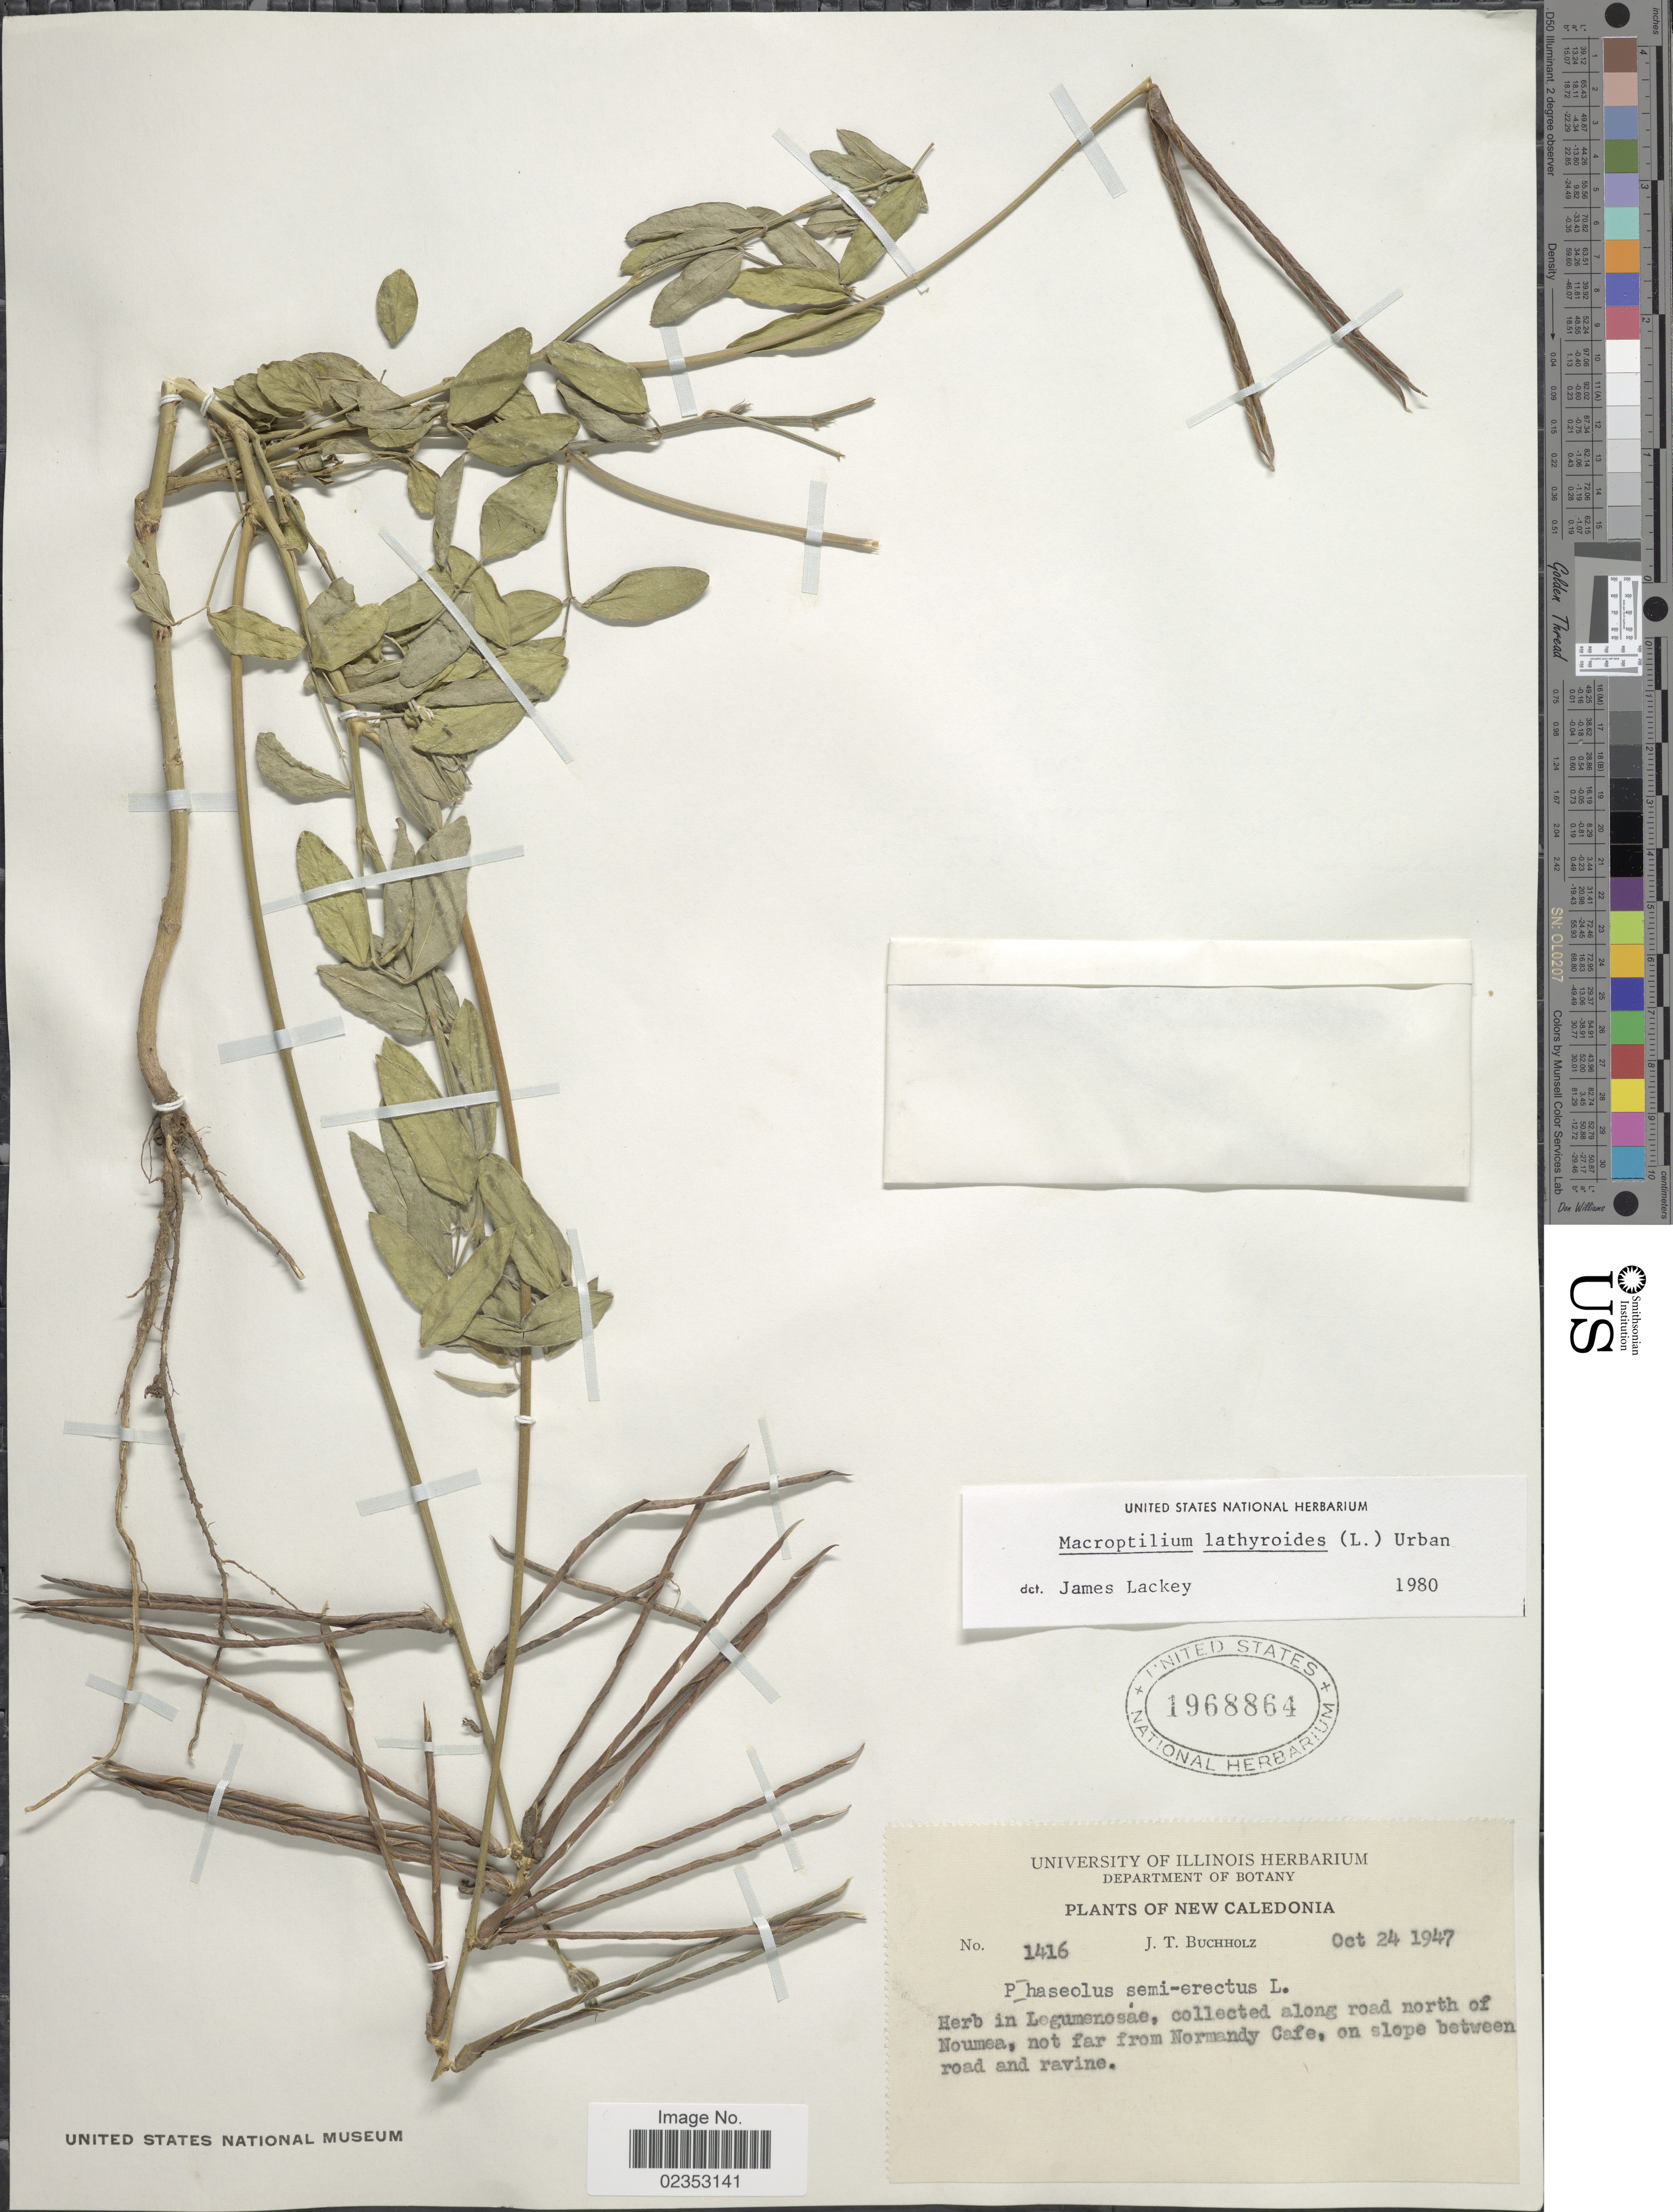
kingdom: Plantae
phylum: Tracheophyta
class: Magnoliopsida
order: Fabales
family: Fabaceae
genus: Macroptilium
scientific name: Macroptilium lathyroides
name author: (L.) Urb.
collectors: J. T. Buchholz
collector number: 1416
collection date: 1947-10-24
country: New Caledonia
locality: Along road north of Noumea, not far from Normandy Cafe, on slope between road and ravine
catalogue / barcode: US 1968864